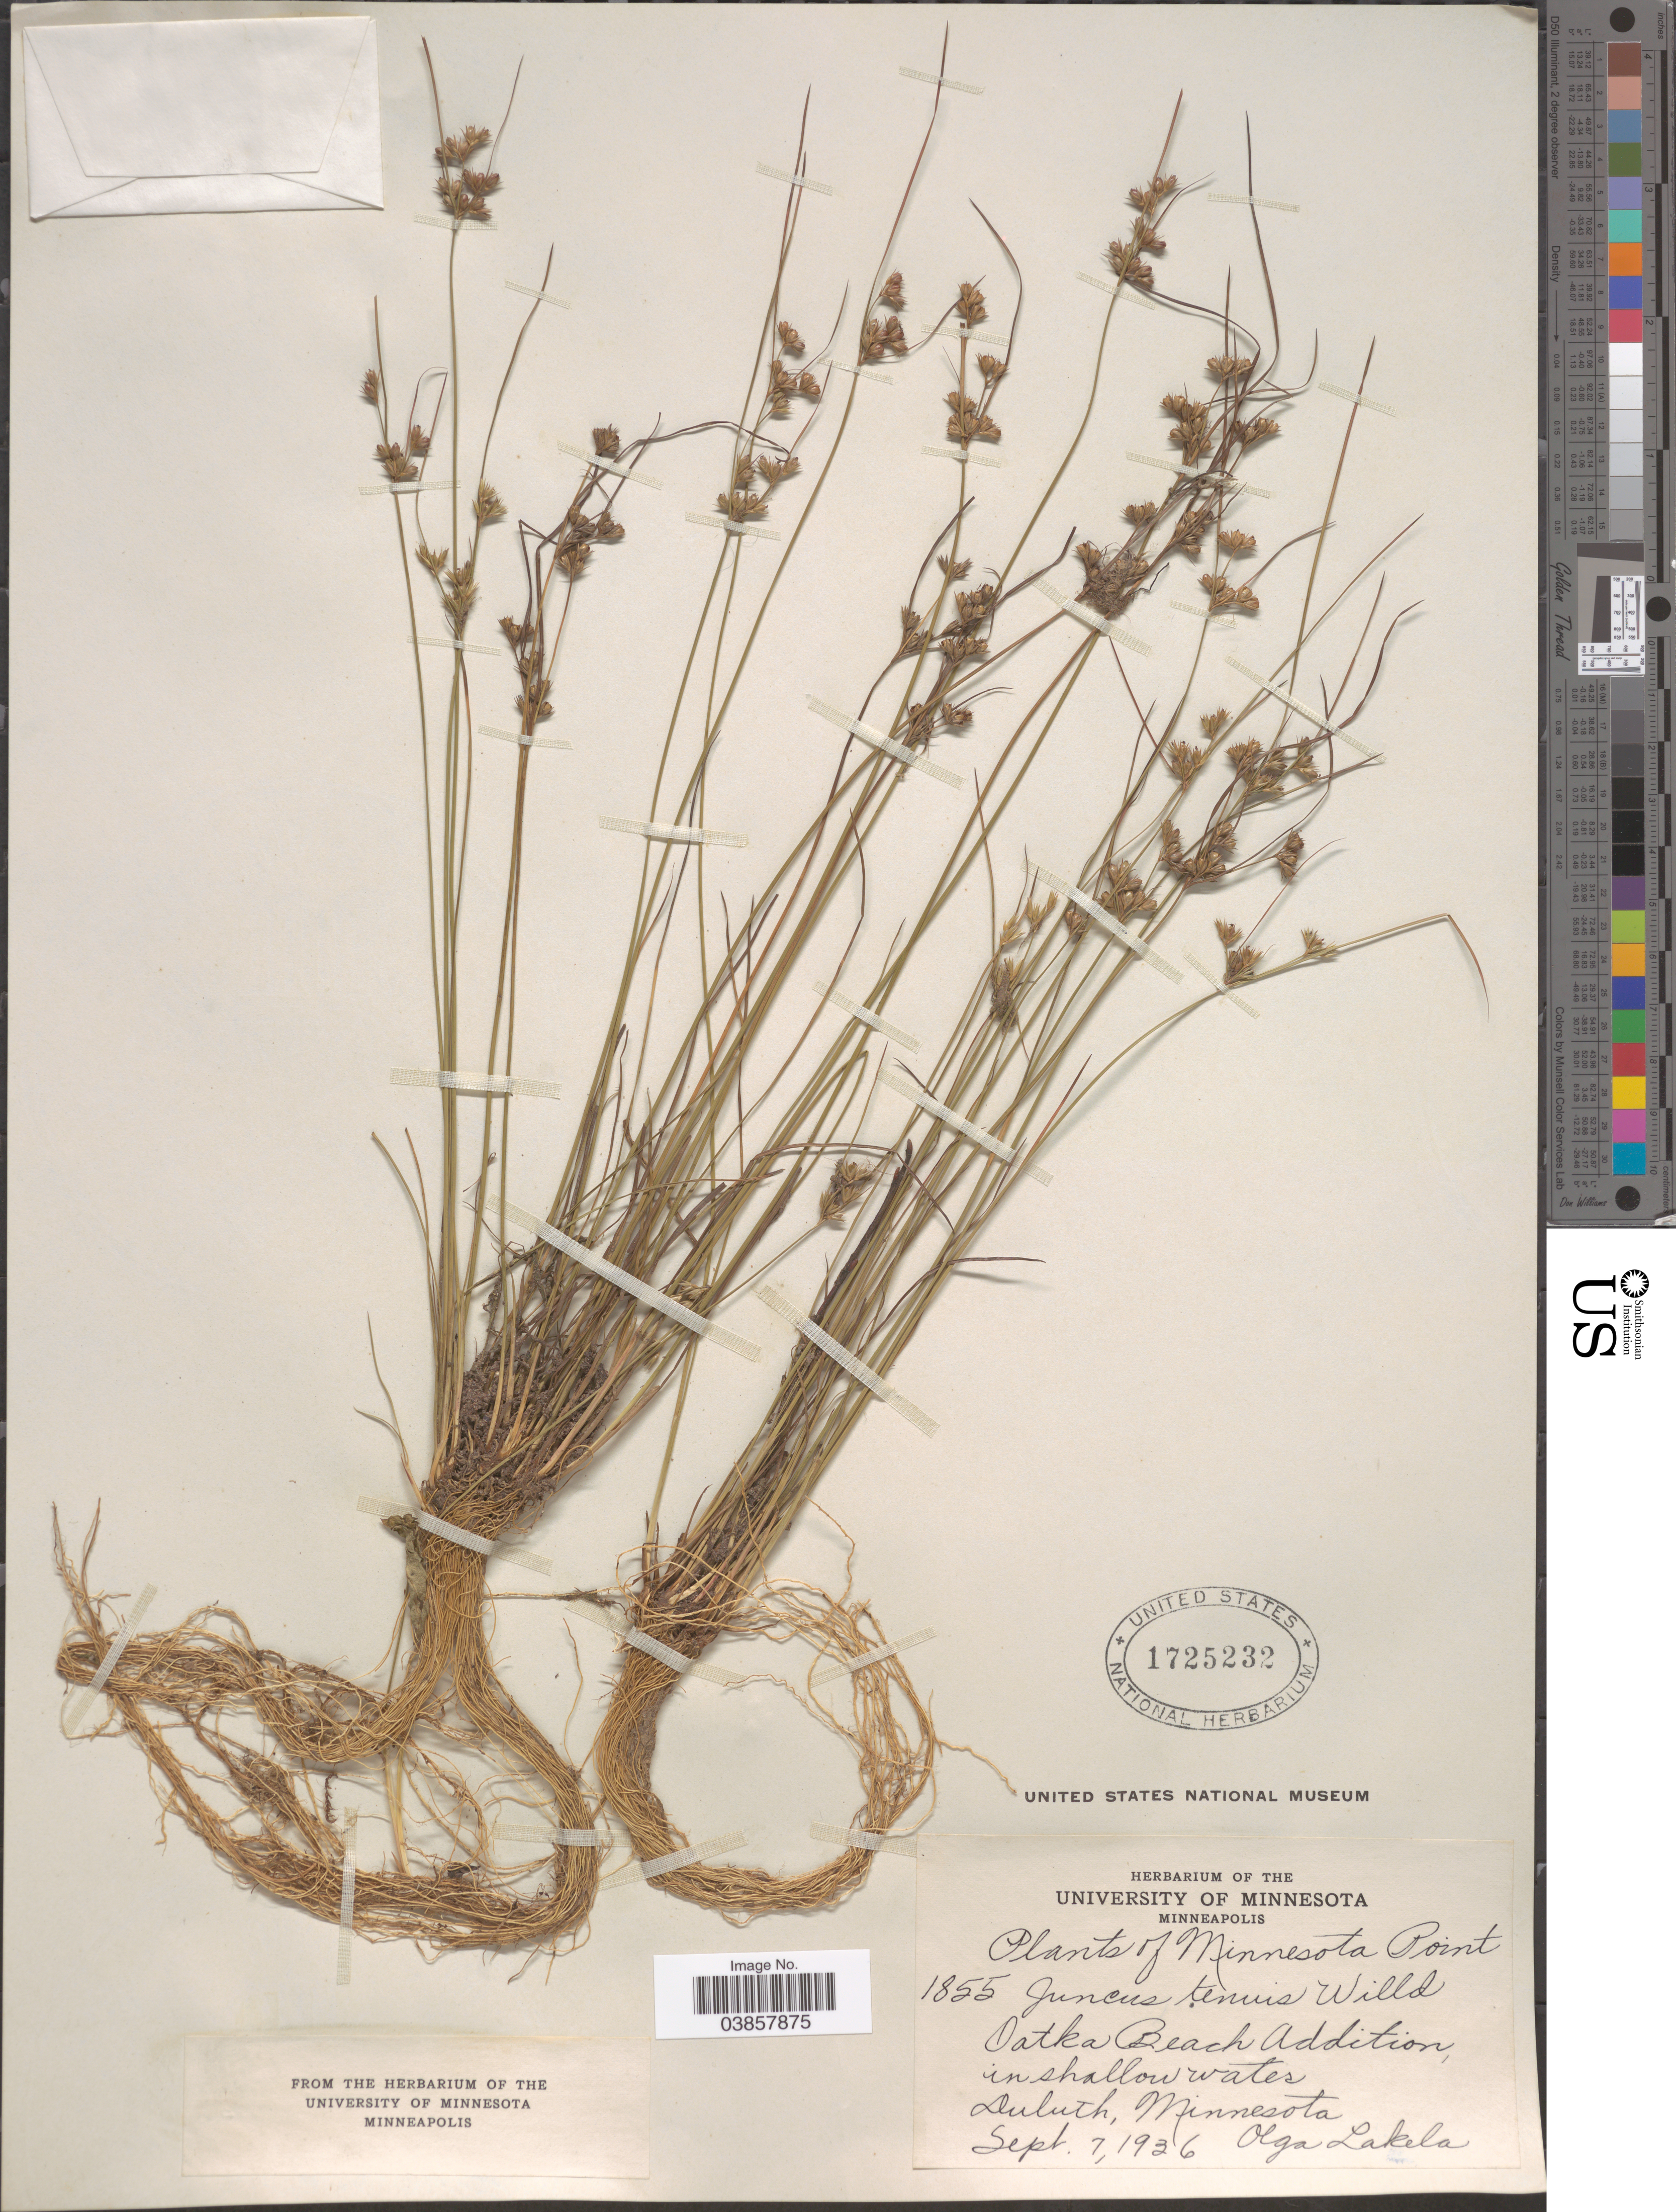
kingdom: Plantae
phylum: Tracheophyta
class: Liliopsida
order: Poales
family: Juncaceae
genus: Juncus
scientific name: Juncus tenuis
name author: Willd.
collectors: O. K. Lakela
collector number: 1855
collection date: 1936-09-07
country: United States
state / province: Minnesota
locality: Oatka Beach Addiction, in shallow waters. Dulutch.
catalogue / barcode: US 1725232